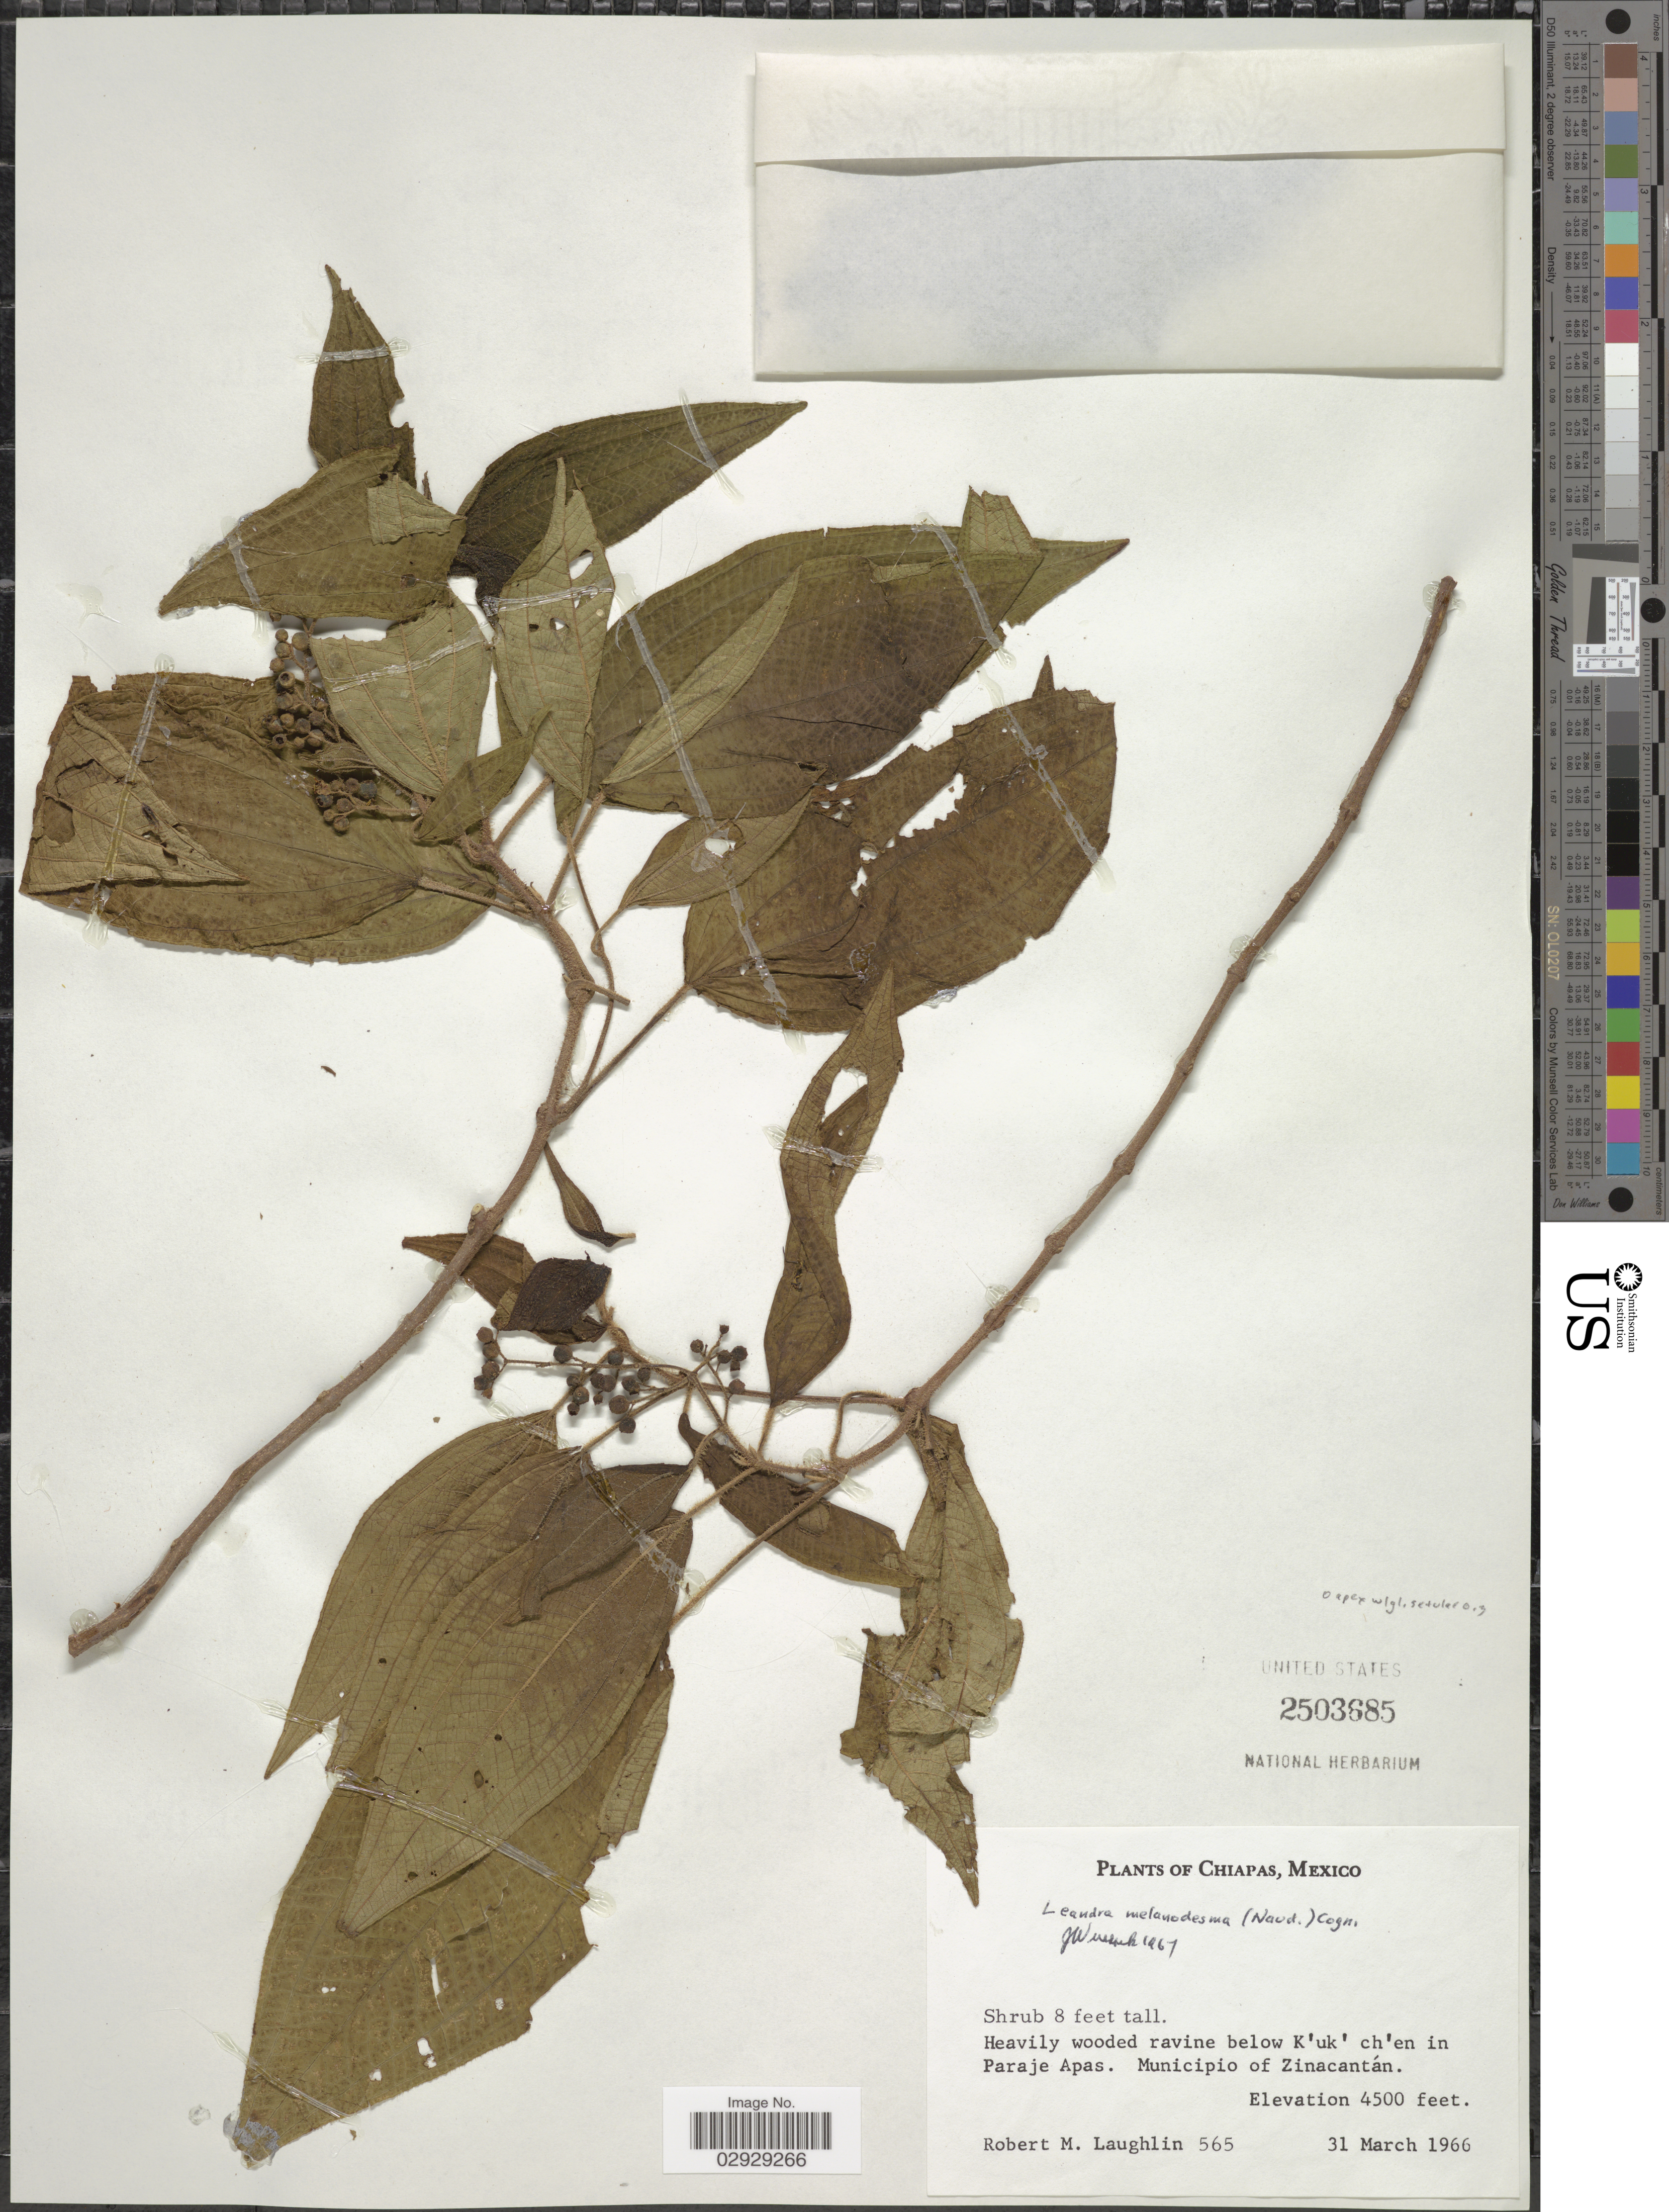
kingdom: Plantae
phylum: Tracheophyta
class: Magnoliopsida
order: Myrtales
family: Melastomataceae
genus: Leandra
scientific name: Leandra melanodesma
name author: (Naudin) Cogn.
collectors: R. M. Laughlin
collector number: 565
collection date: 1966-03-31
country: Mexico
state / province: Chiapas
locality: Heavily wooded ravine below K'uk' ch'en in Paraje Apas. Municipio of Zinacantán.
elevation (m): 1372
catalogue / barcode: US 2503685